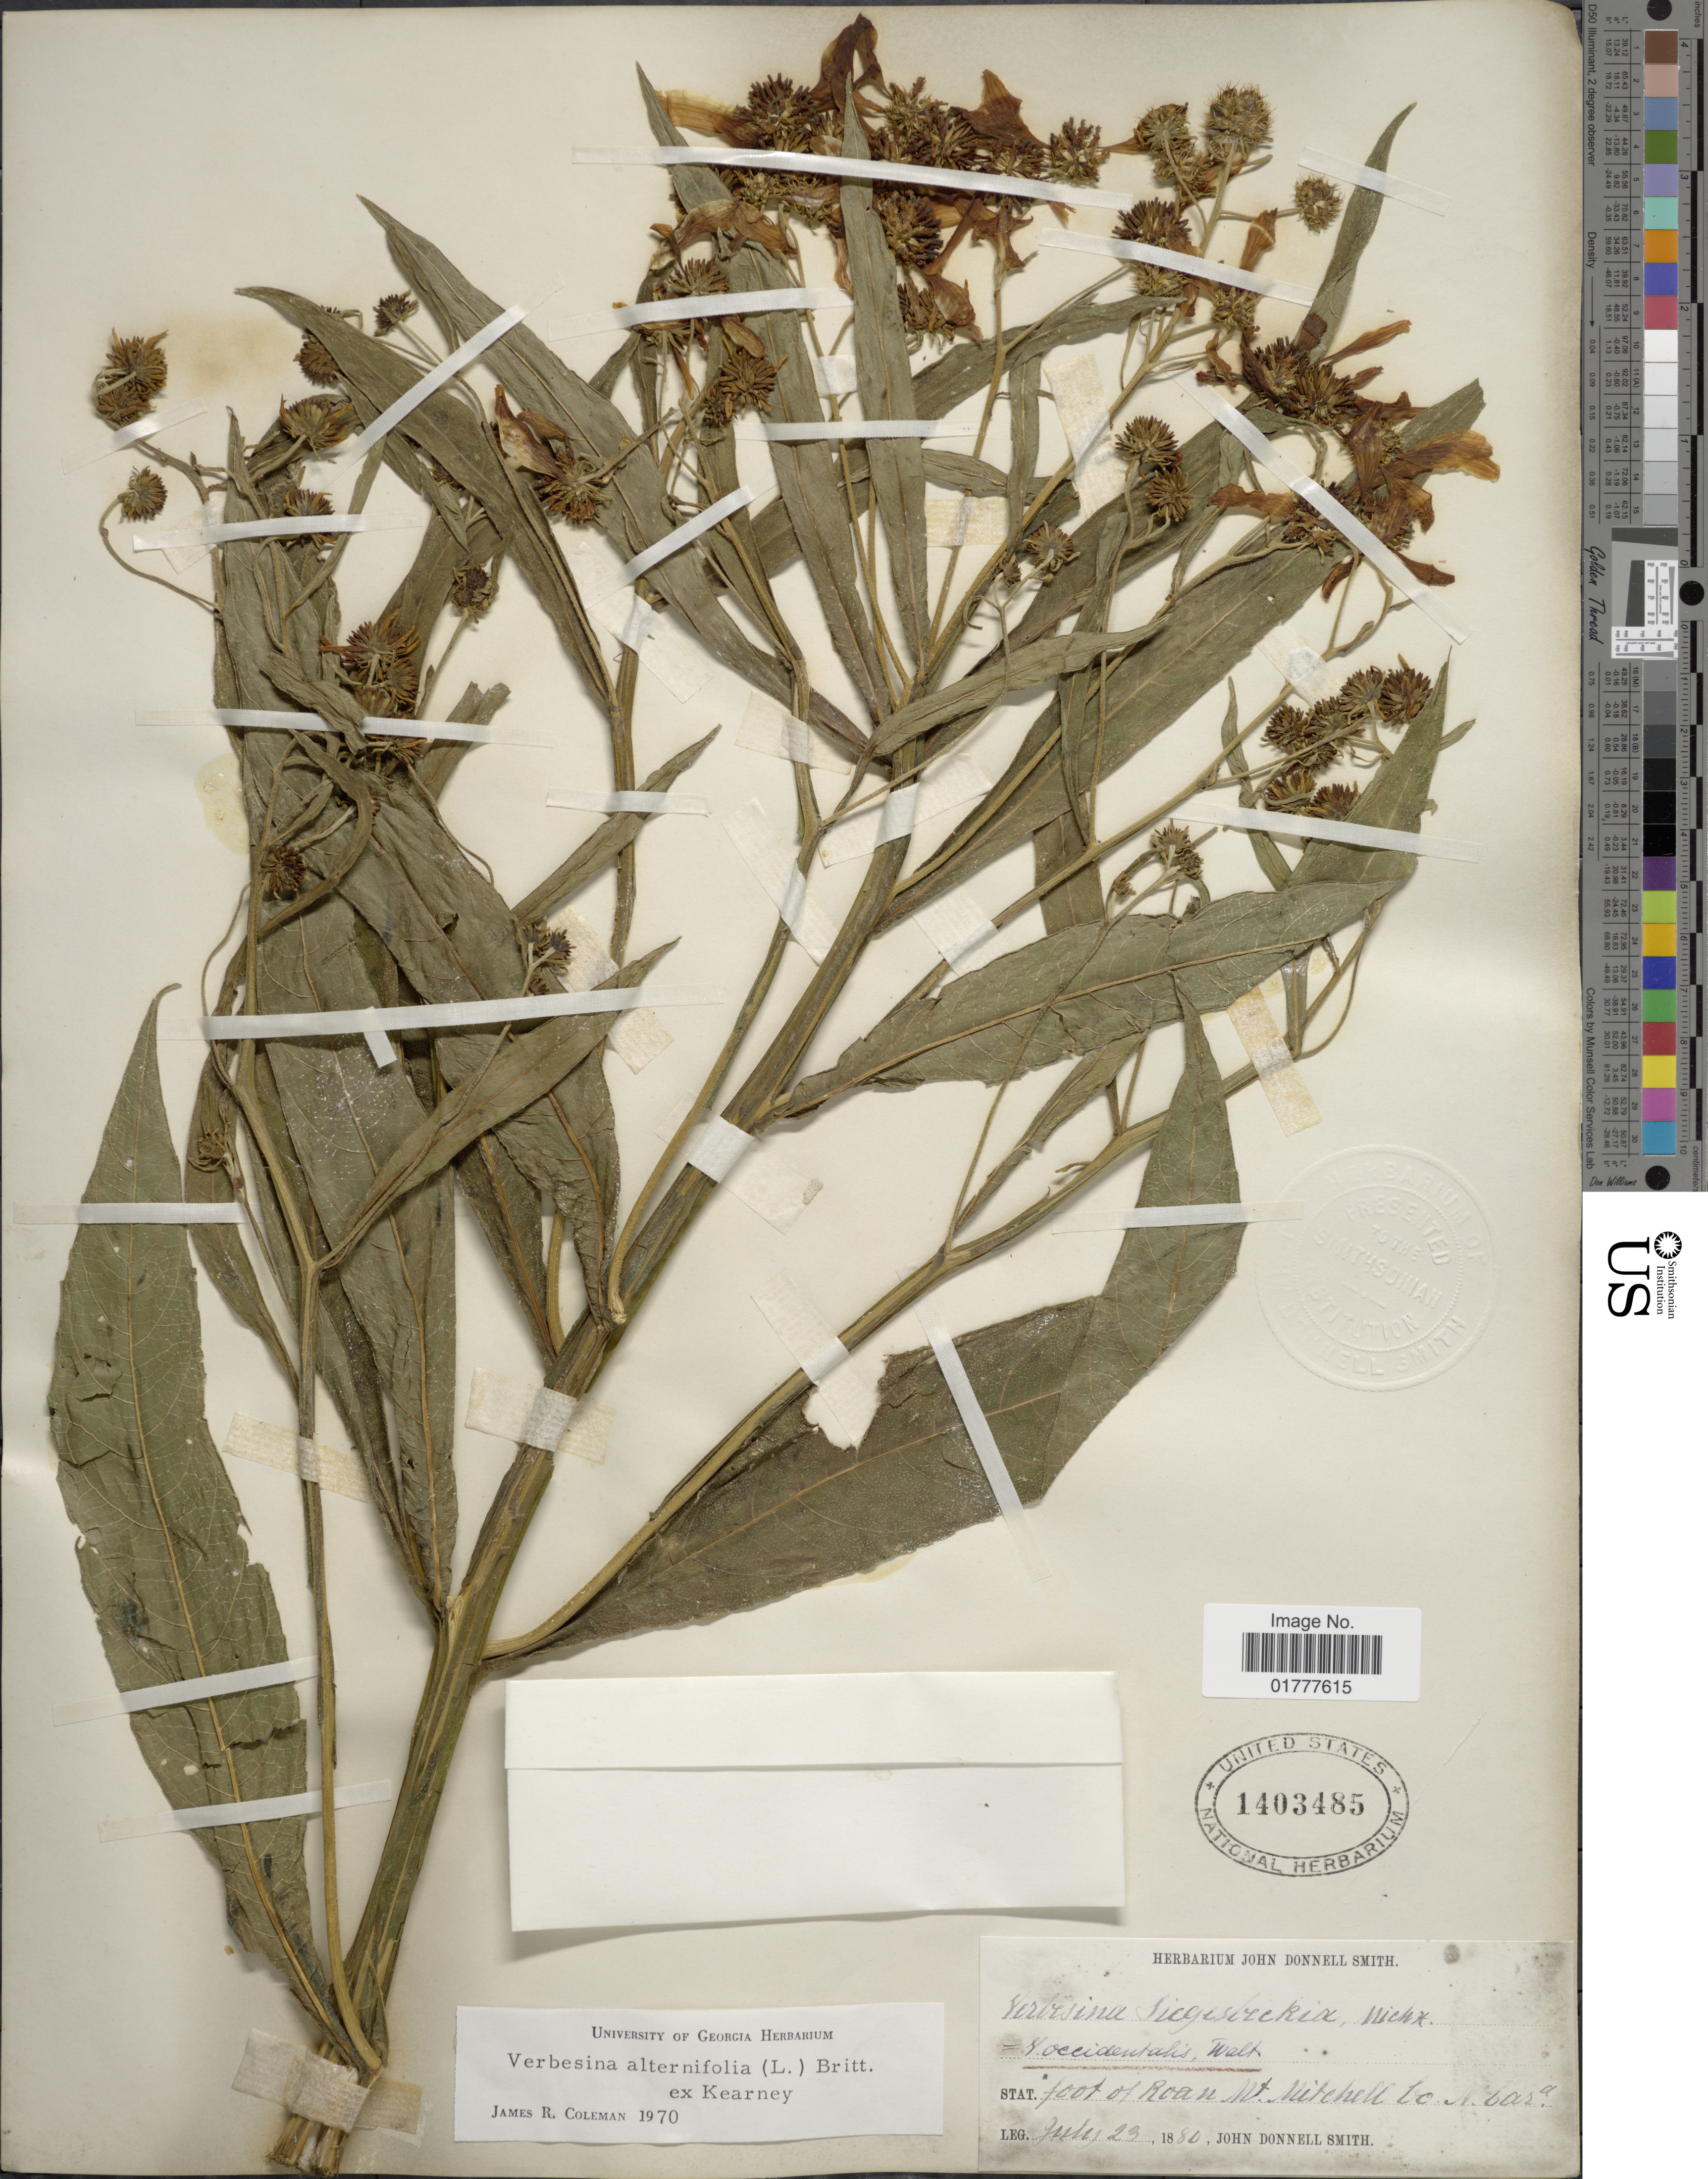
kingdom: Plantae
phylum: Tracheophyta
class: Magnoliopsida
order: Asterales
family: Asteraceae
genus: Actinomeris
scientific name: Actinomeris alternifolia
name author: (L.) DC.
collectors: J. Donnell Smith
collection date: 1880-07-23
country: United States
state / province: North Carolina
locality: Foot of Roan Mt. Mitchell Co.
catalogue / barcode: US 1403485